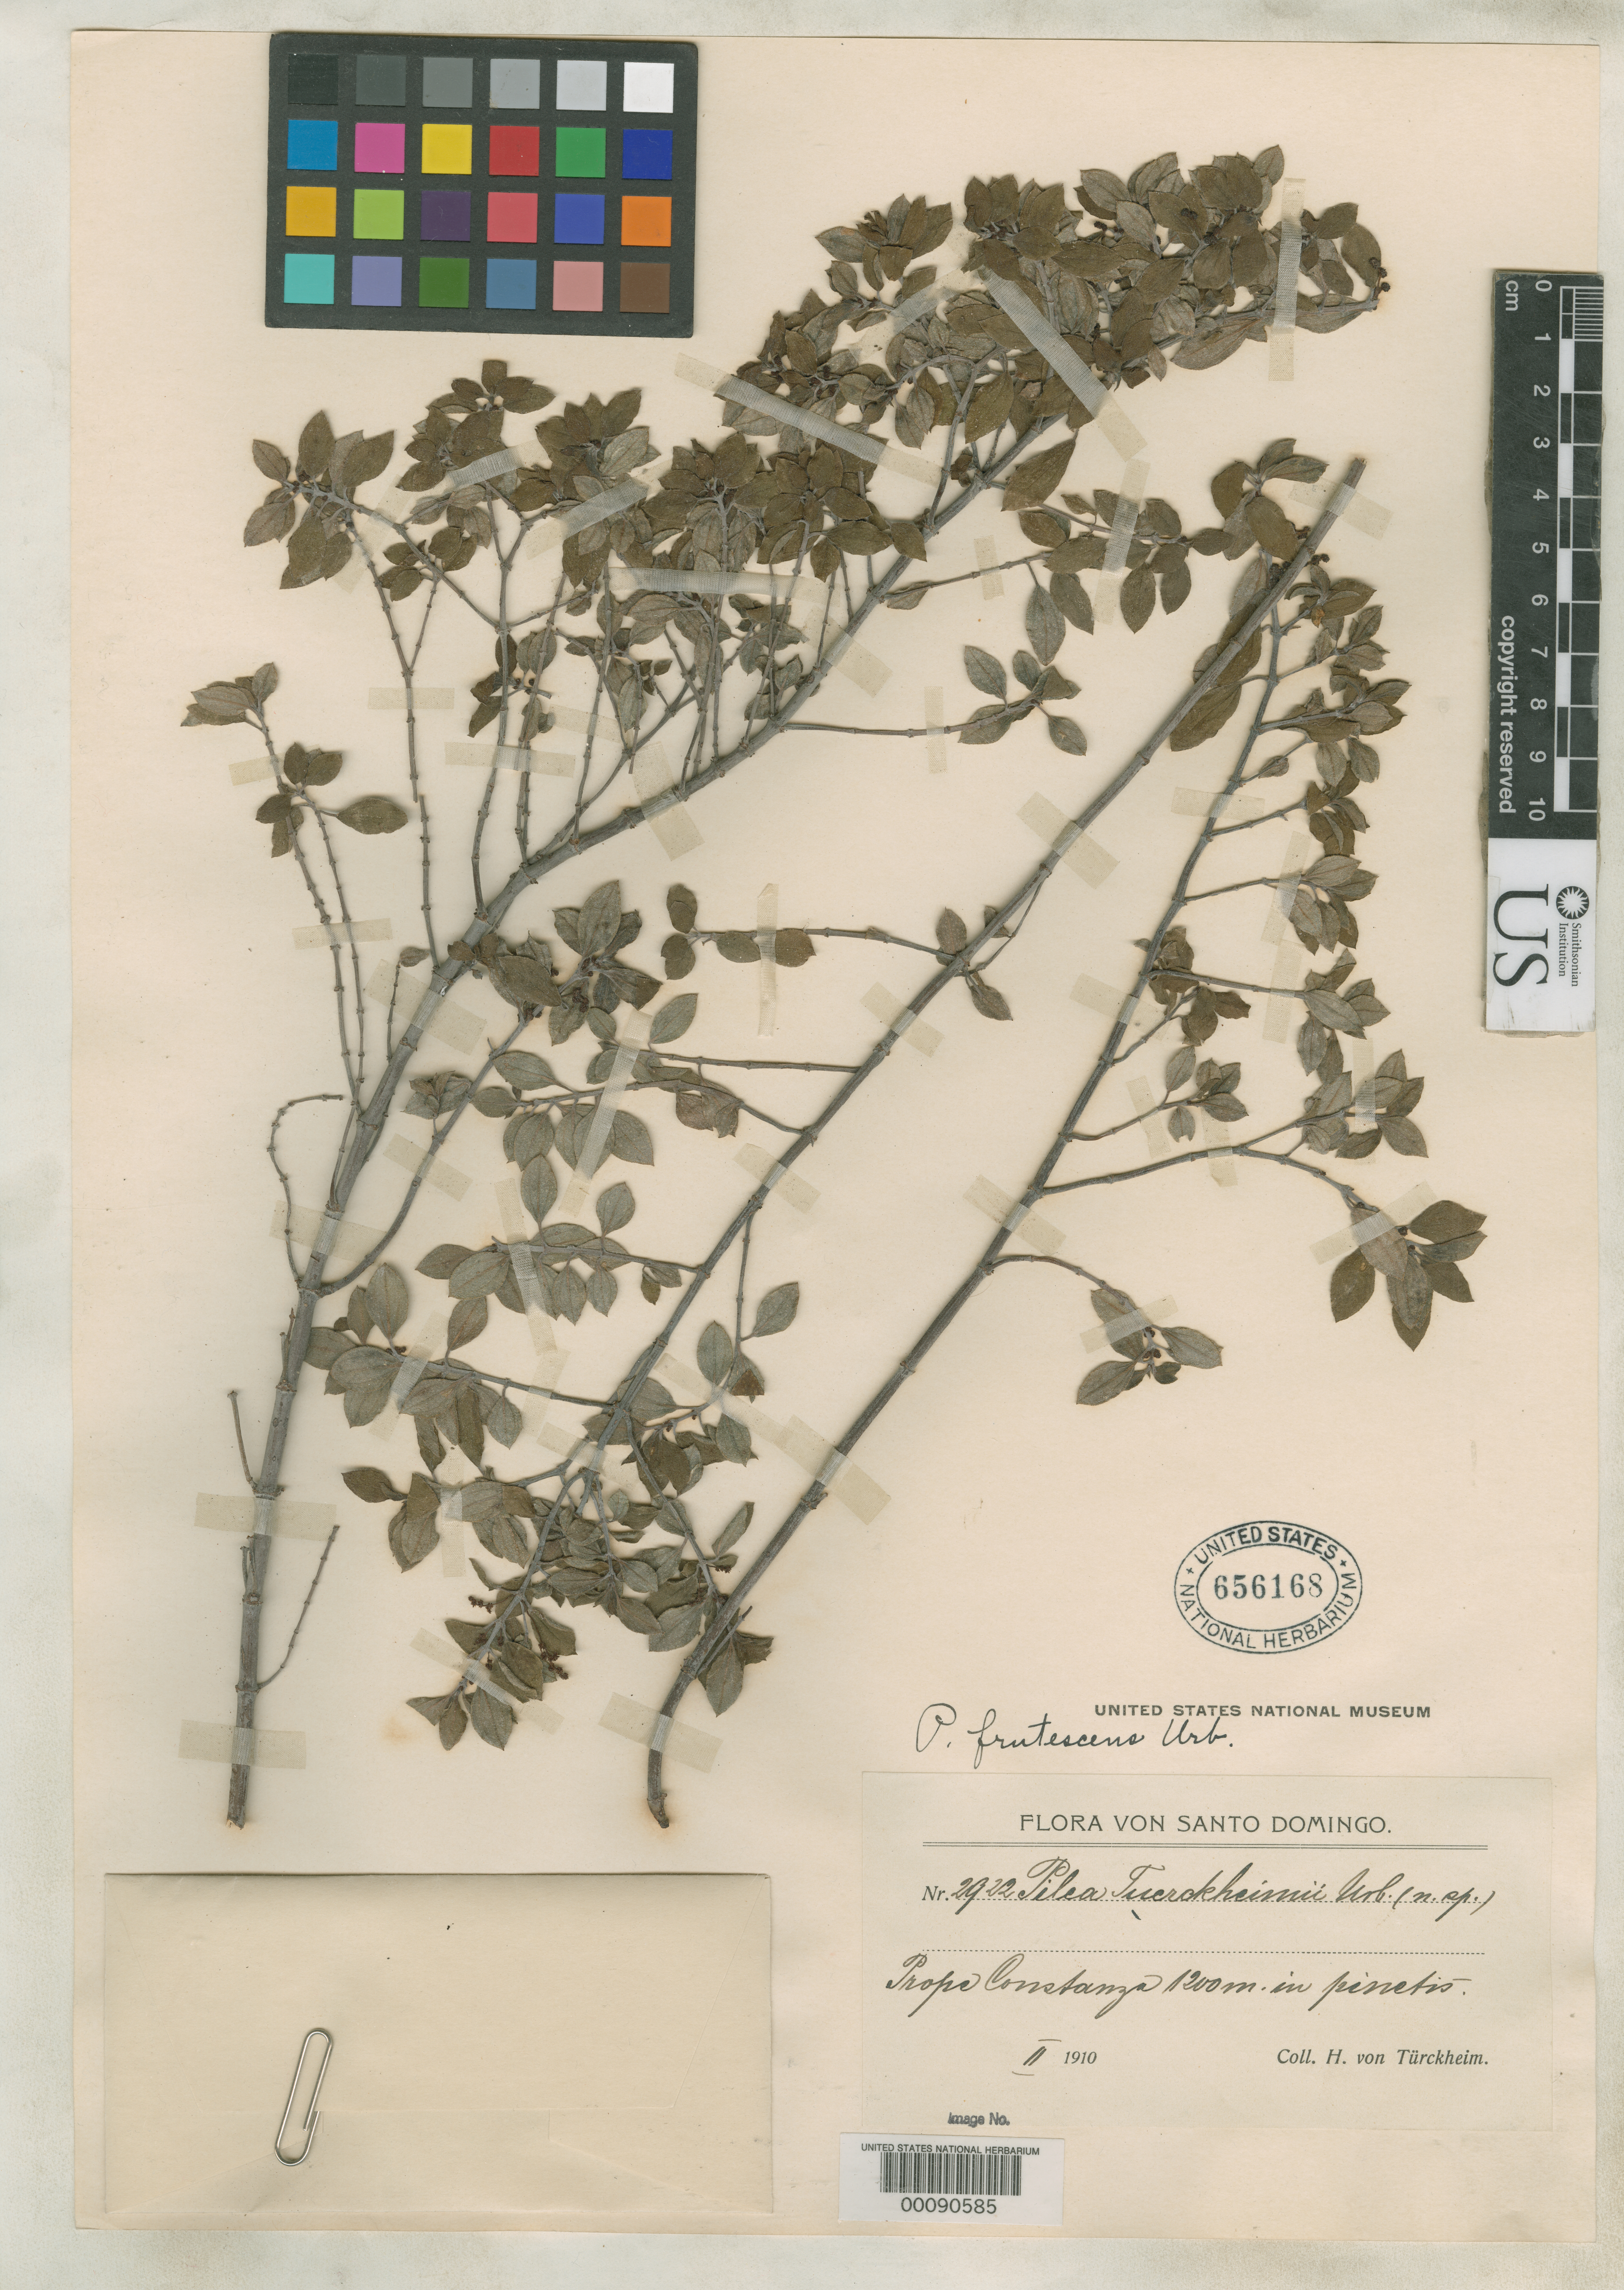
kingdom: Plantae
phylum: Tracheophyta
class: Magnoliopsida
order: Rosales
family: Urticaceae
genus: Pilea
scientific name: Pilea frutescens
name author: Urb.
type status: Isotype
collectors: H. von Türckheim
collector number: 2922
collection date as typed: Feb 1910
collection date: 1910-02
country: Dominican Republic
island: Hispaniola Island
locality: Near Constanza.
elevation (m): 1200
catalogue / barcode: US 656168